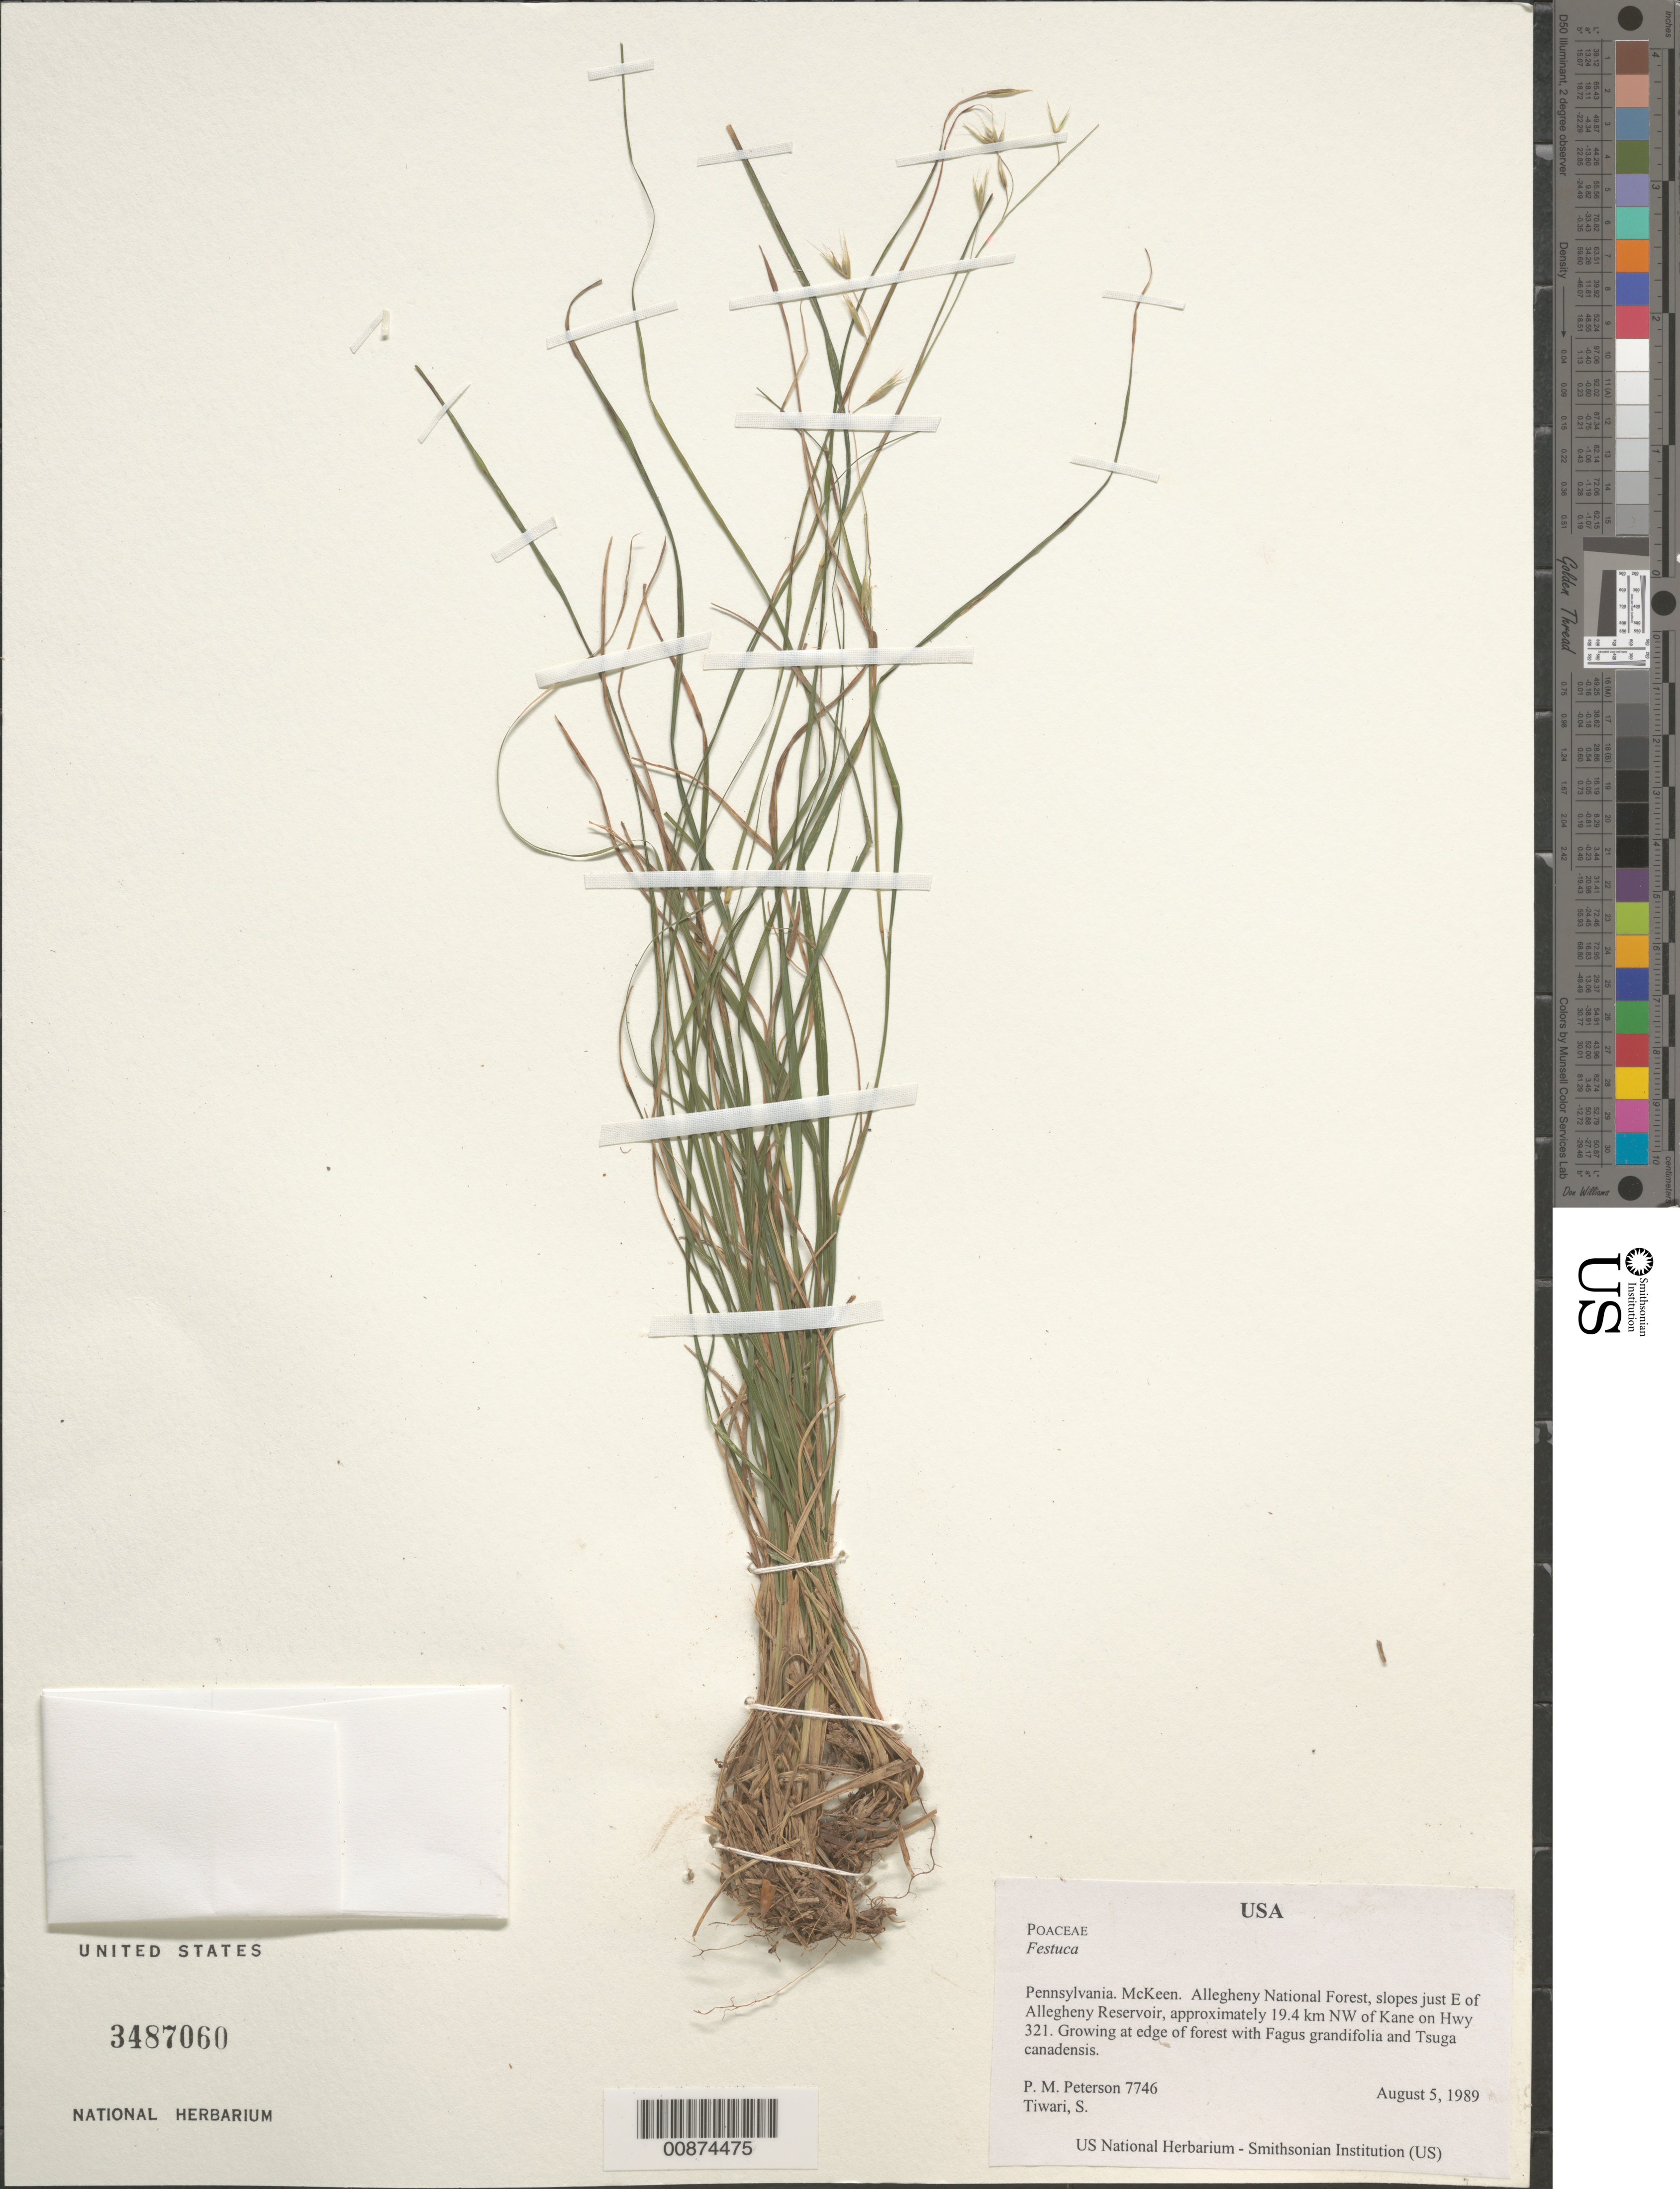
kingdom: Plantae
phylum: Tracheophyta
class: Liliopsida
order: Poales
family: Poaceae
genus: Festuca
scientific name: Festuca sp.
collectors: P. M. Peterson & S. Tiwari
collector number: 07746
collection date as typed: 05 Aug 1989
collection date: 1989-08-05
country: United States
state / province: Pennsylvania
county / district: McKeen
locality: Allegheny National Forest, slopes just E of Allegheny Reservoir, approximately 19.4 km NW of Kane on Hwy 321.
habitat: Growing at edge of forest with Fagus grandifolia and Tsuga canadensis.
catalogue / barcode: US 3487060